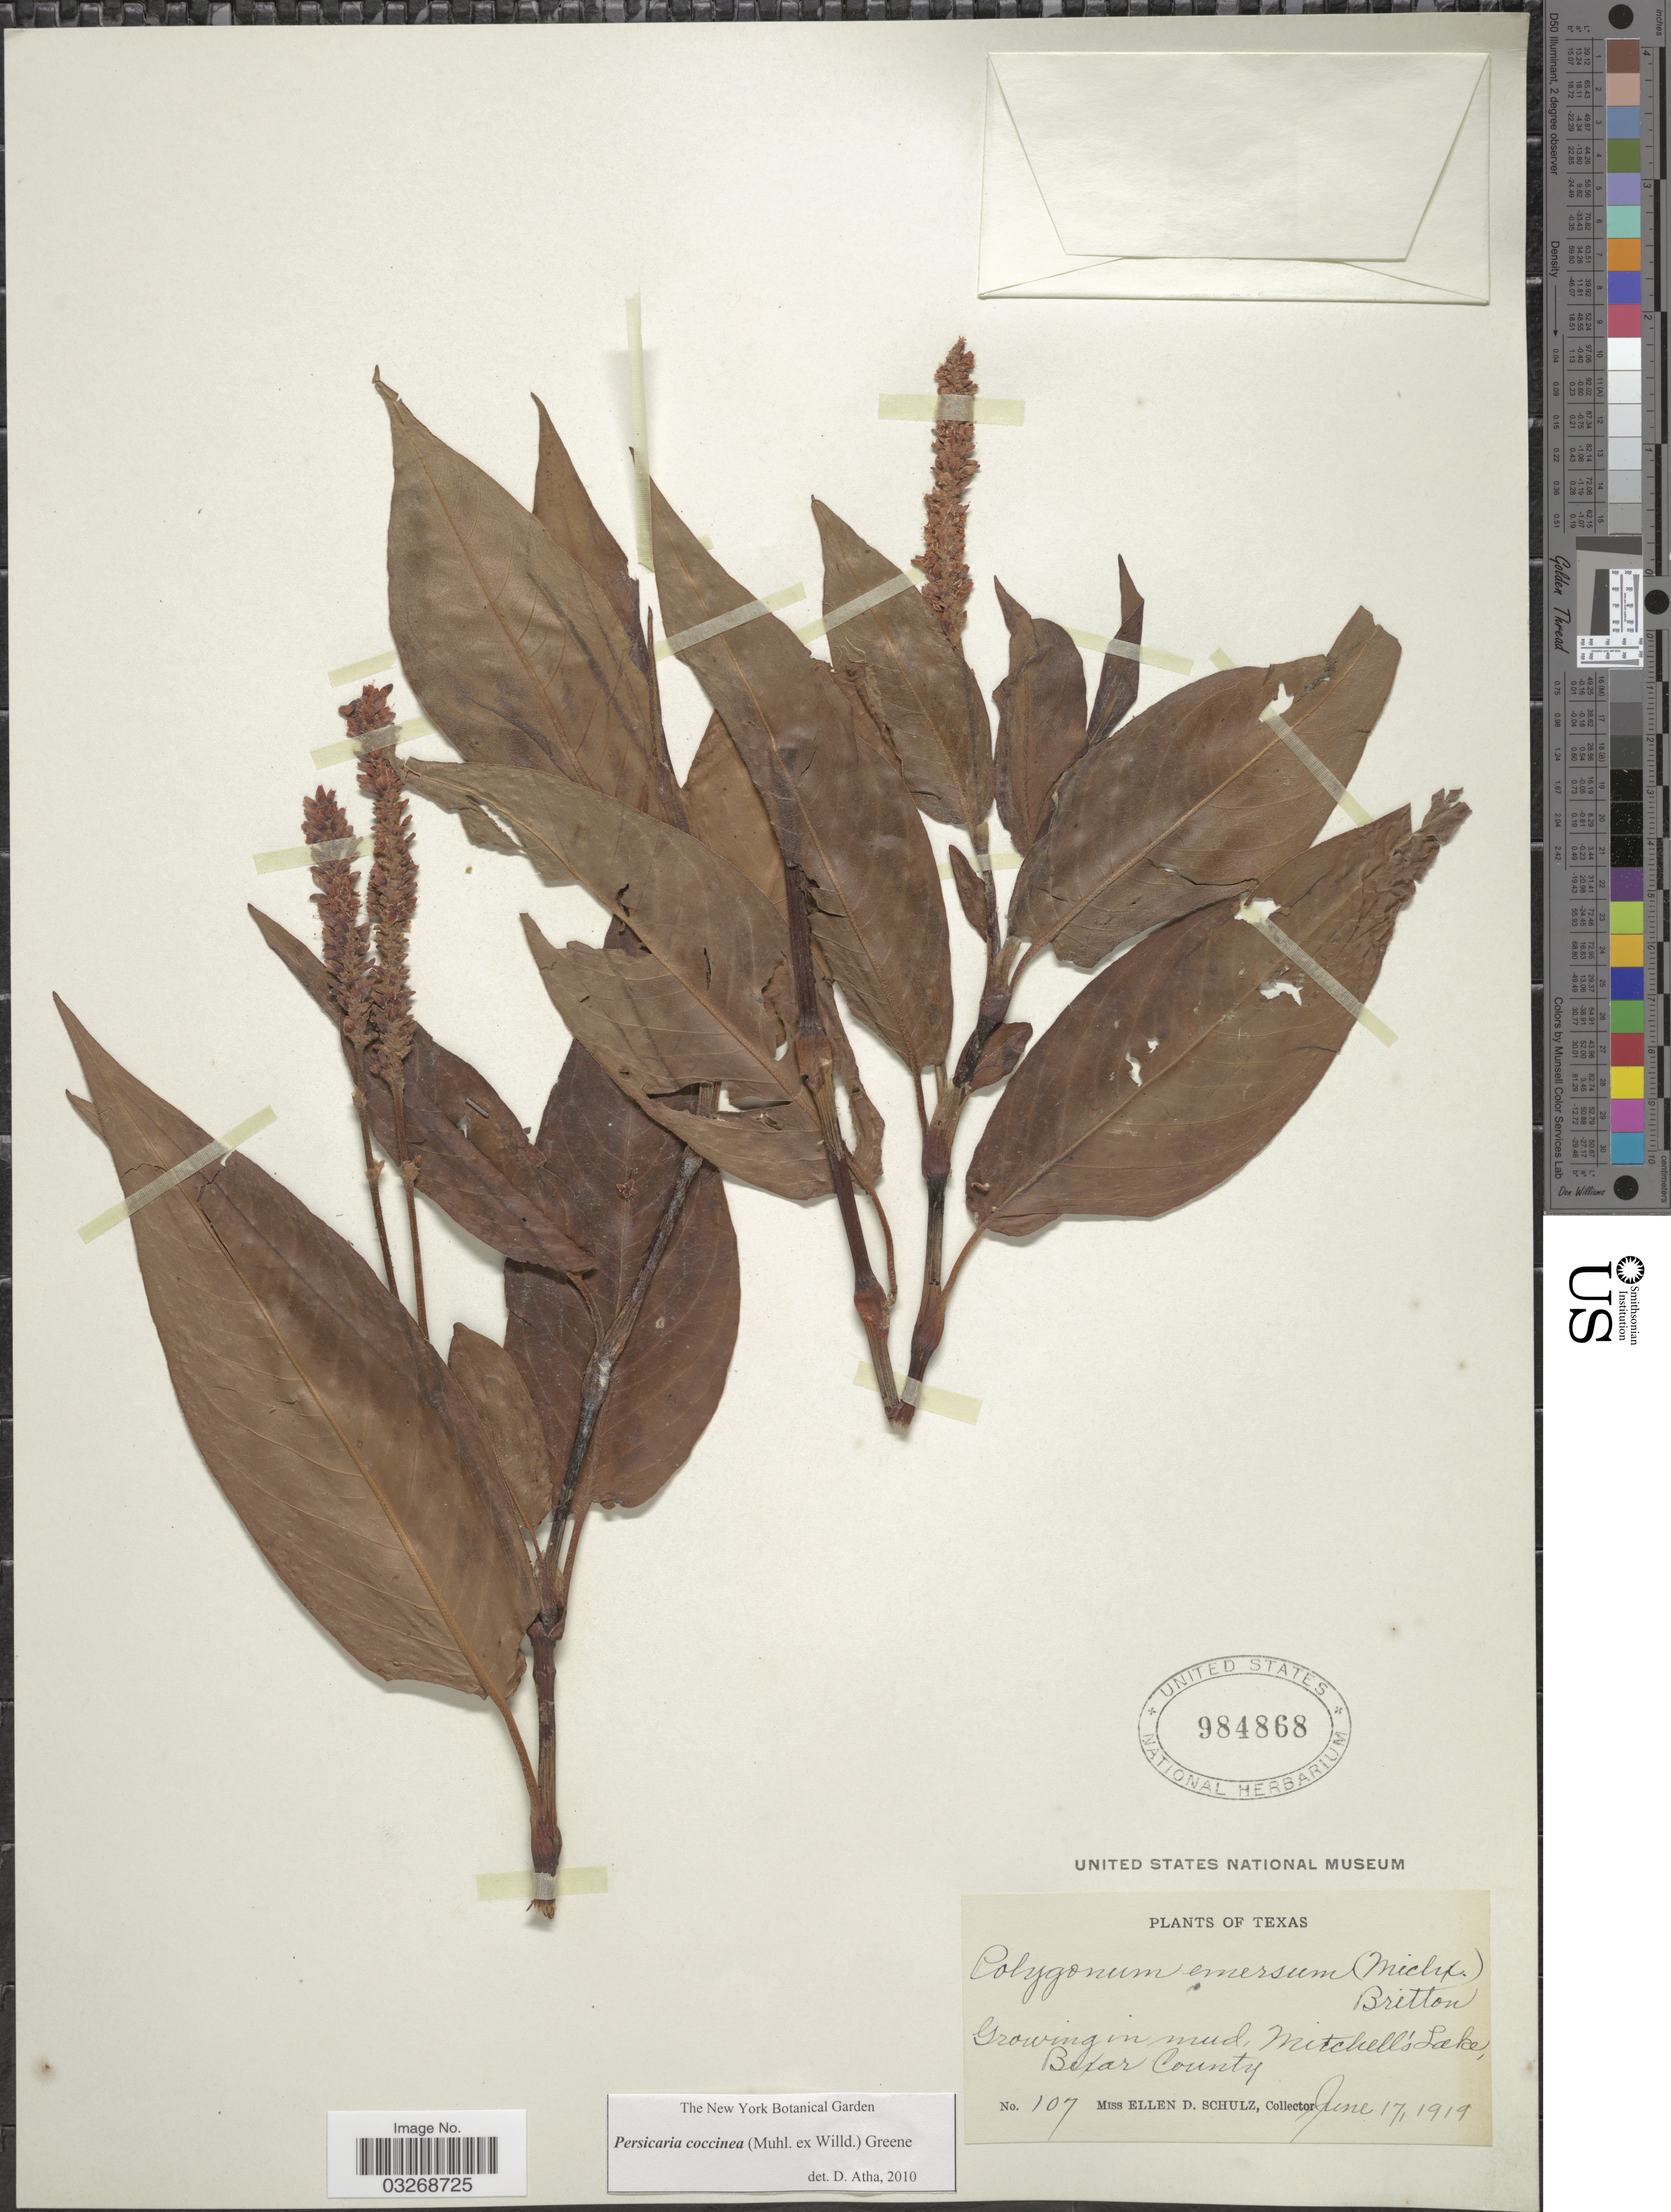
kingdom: Plantae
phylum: Tracheophyta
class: Magnoliopsida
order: Caryophyllales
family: Polygonaceae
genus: Persicaria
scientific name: Persicaria coccinea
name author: (Muhl. ex Willd.) Greene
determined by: Atha, D. E.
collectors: E. D. Schulz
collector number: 107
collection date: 1919-06-17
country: United States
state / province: Texas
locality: Mitchell's Lake, Bexar County.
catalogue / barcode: US 984868